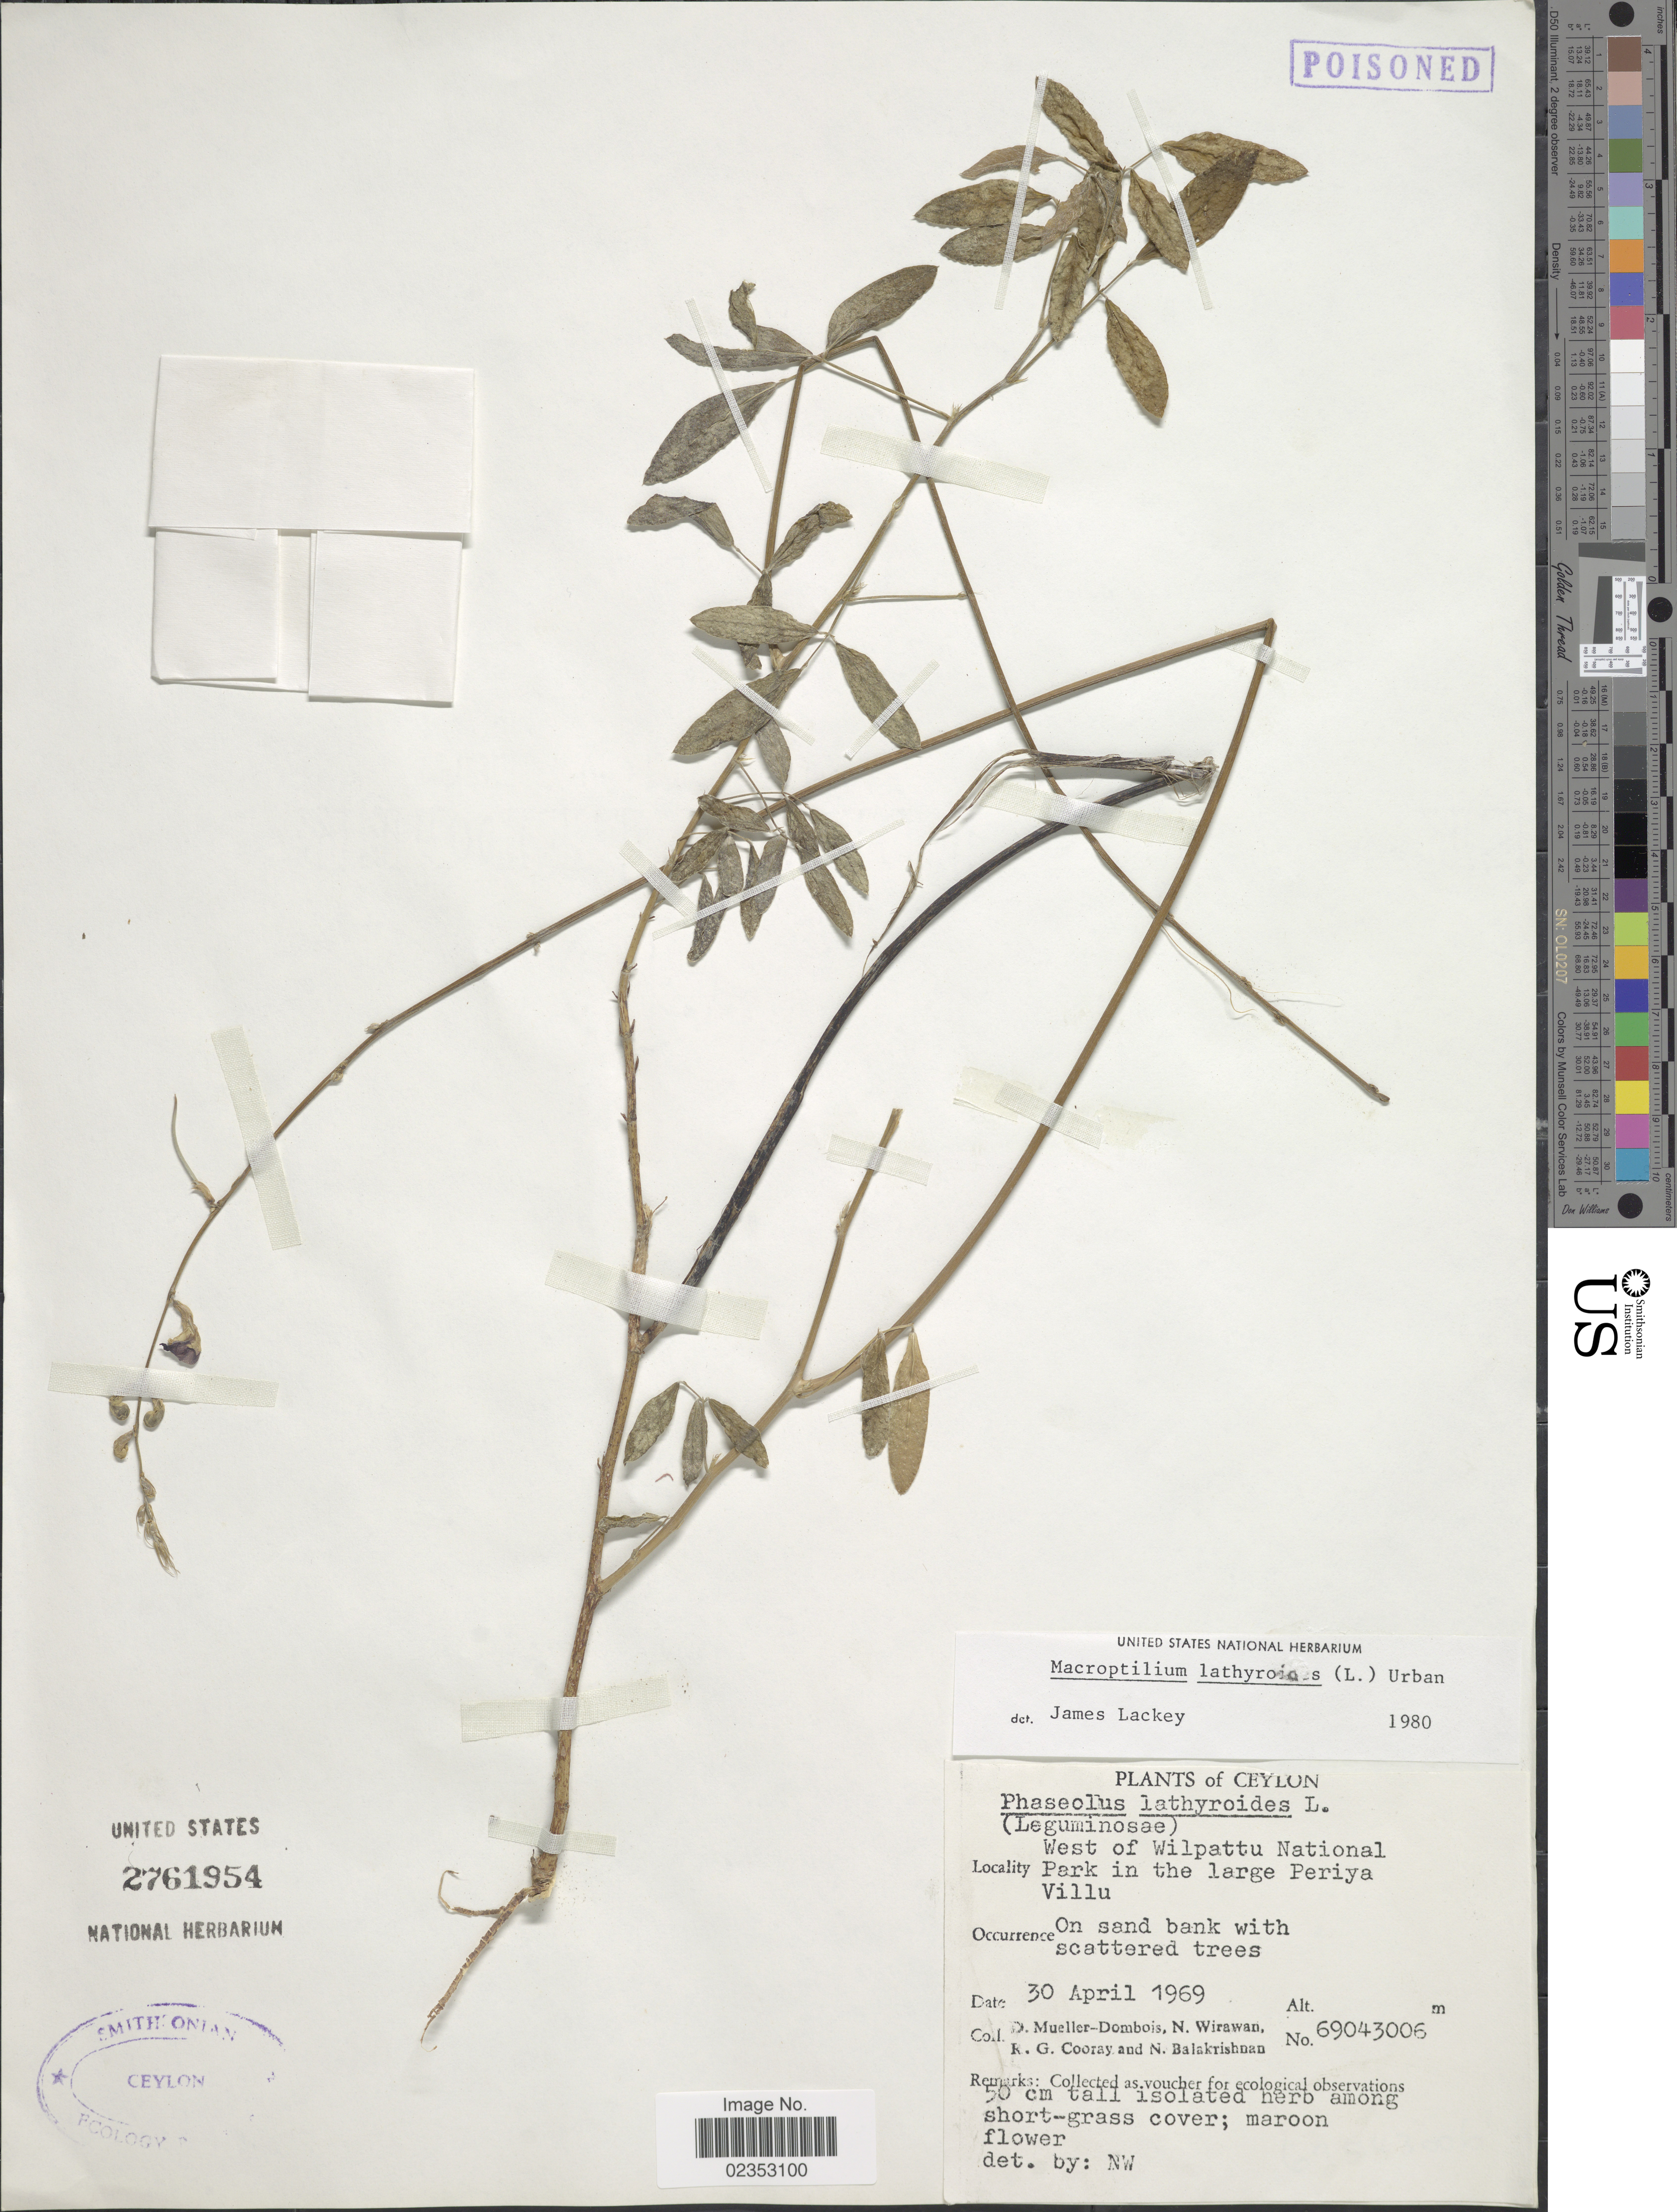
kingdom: Plantae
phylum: Tracheophyta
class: Magnoliopsida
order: Fabales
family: Fabaceae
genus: Macroptilium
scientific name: Macroptilium lathyroides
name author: (L.) Urb.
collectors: D. Mueller-Dombois, N. Wirawan, R. Cooray & N. Balakrishnan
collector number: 69043006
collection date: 1969-04-30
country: Sri Lanka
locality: Ceylon, West of Wilpattu National Park in the large Periya Villu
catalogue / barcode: US 2761954